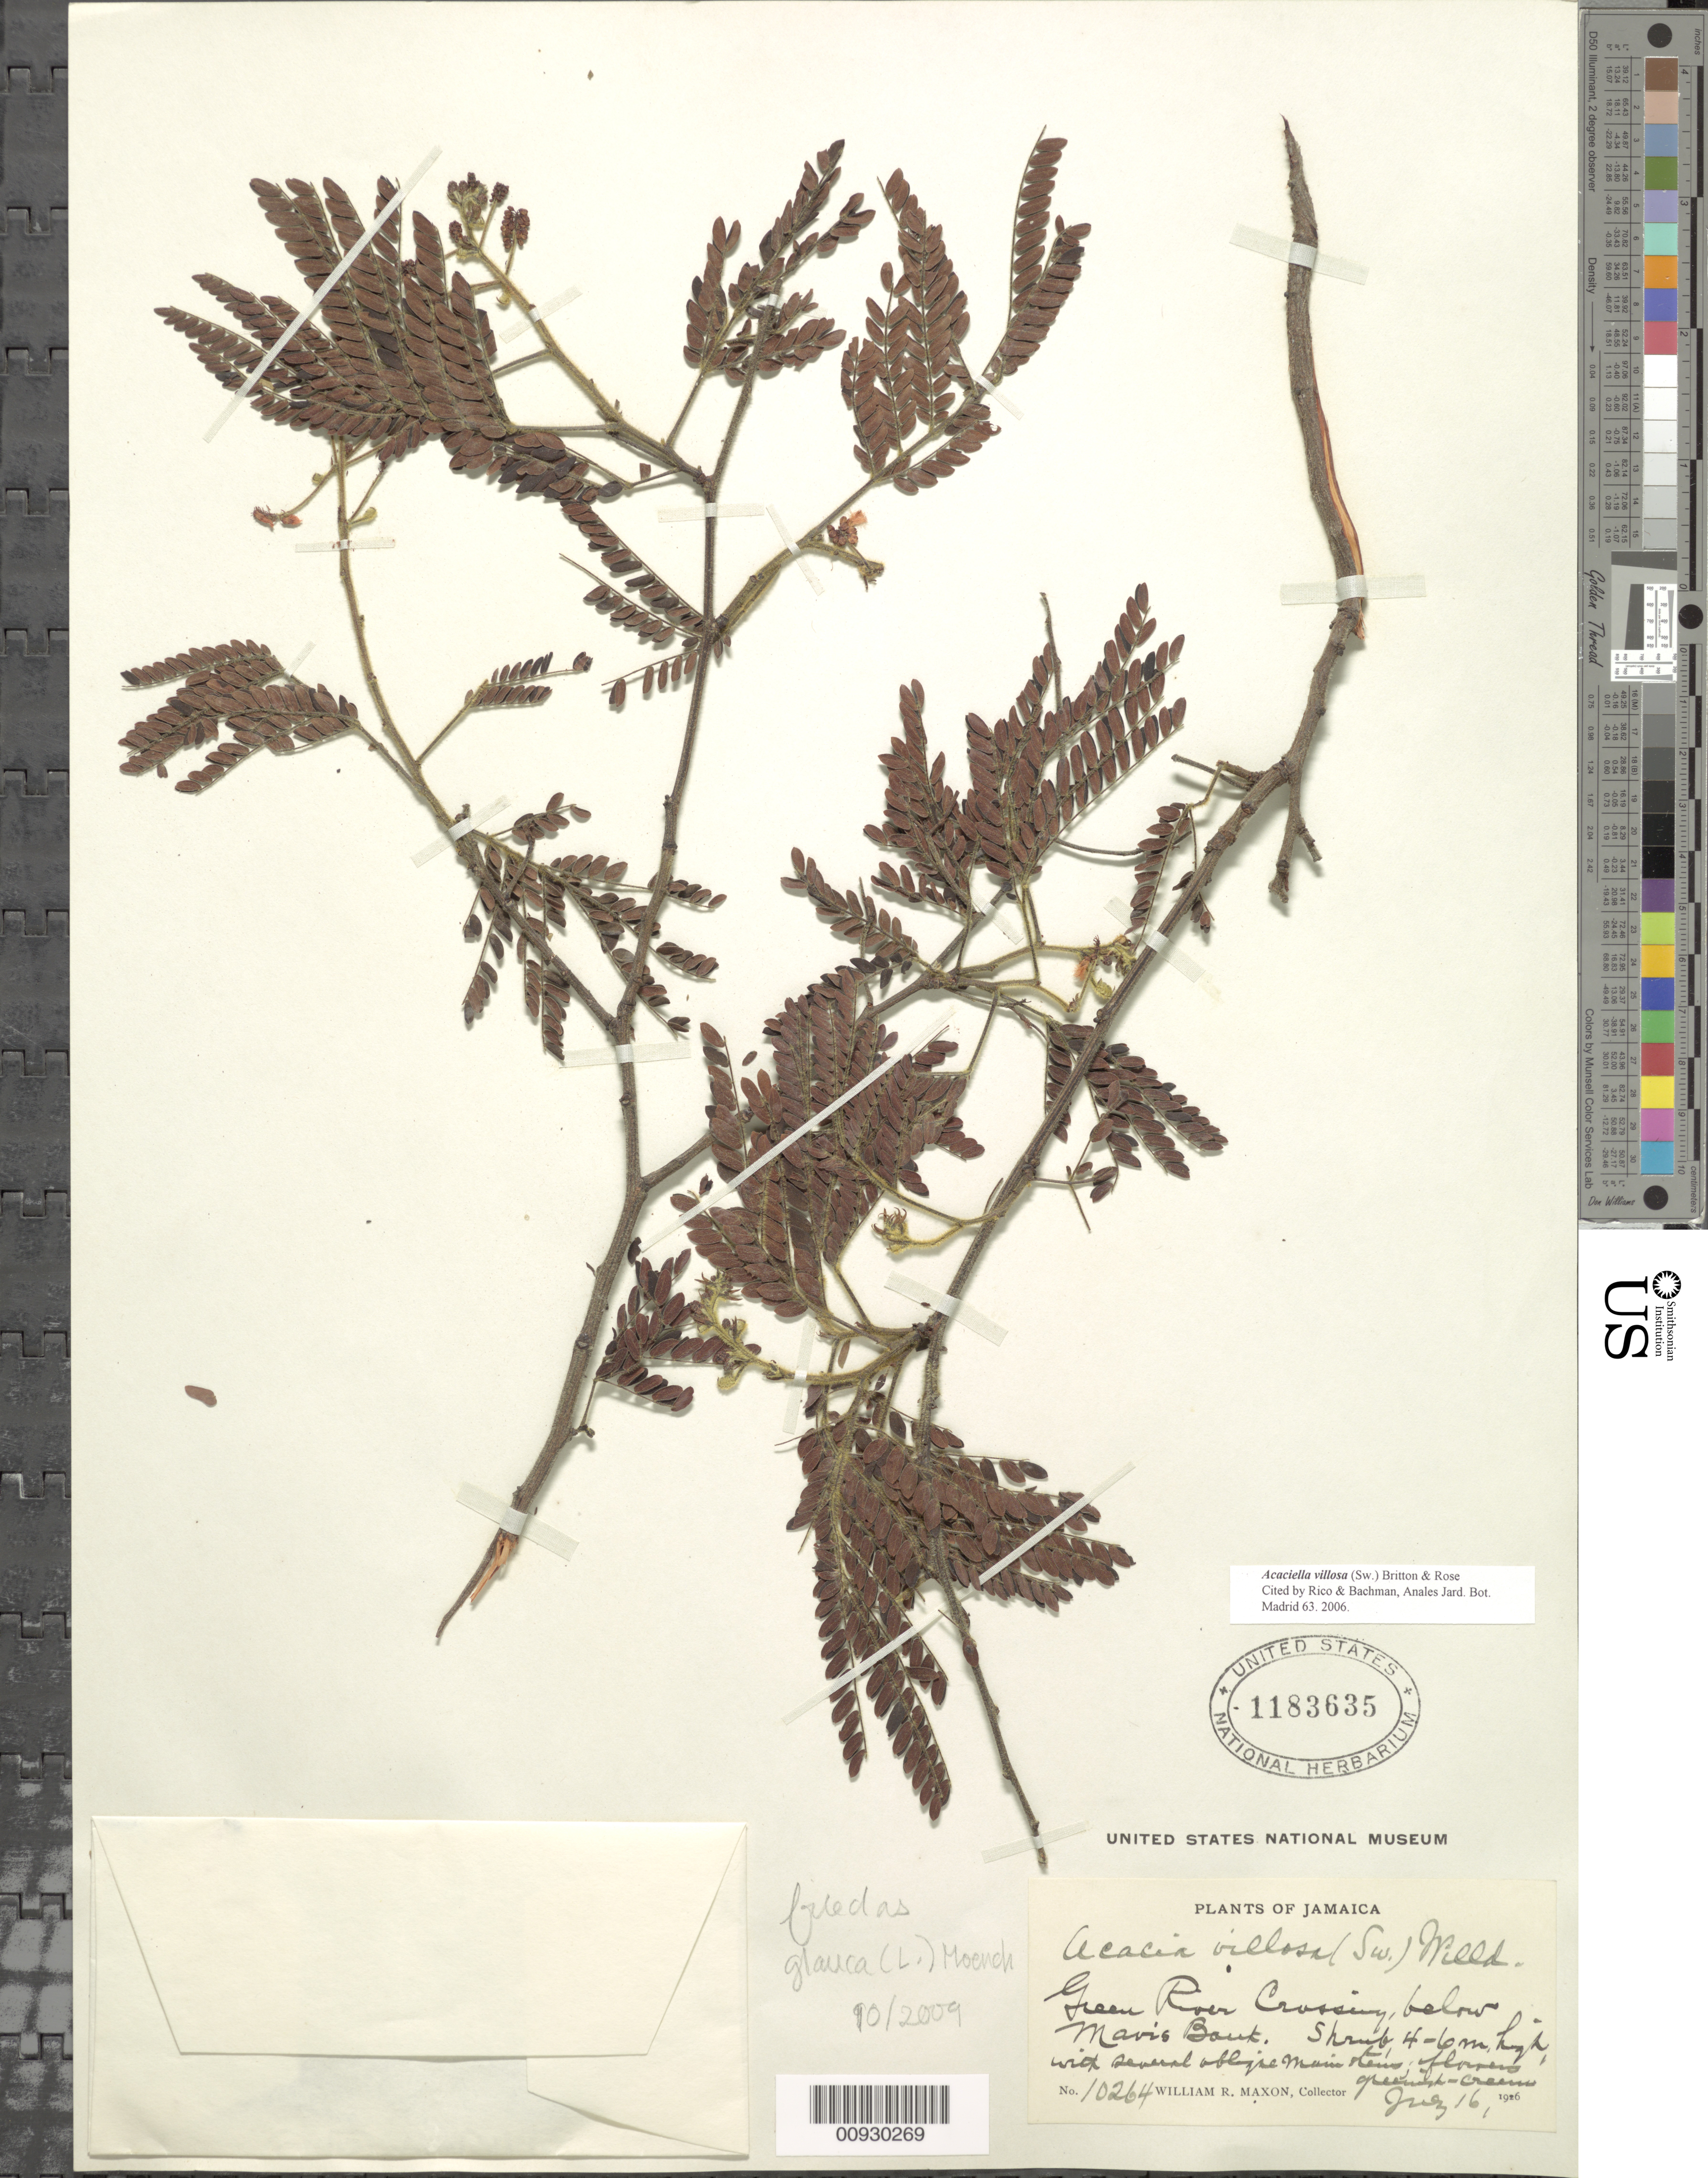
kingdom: Plantae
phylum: Tracheophyta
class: Magnoliopsida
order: Fabales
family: Fabaceae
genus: Acaciella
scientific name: Acaciella villosa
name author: (Sw.) Britton & Rose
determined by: Rico, L.; Bachman, --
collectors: W. R. Maxon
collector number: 10264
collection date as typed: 16 Jul 1926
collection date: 1926-07-16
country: Jamaica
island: Jamaica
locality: Green River Crossing, below Marvin's Brook.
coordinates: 0 N, 0 E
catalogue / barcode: US 1183635